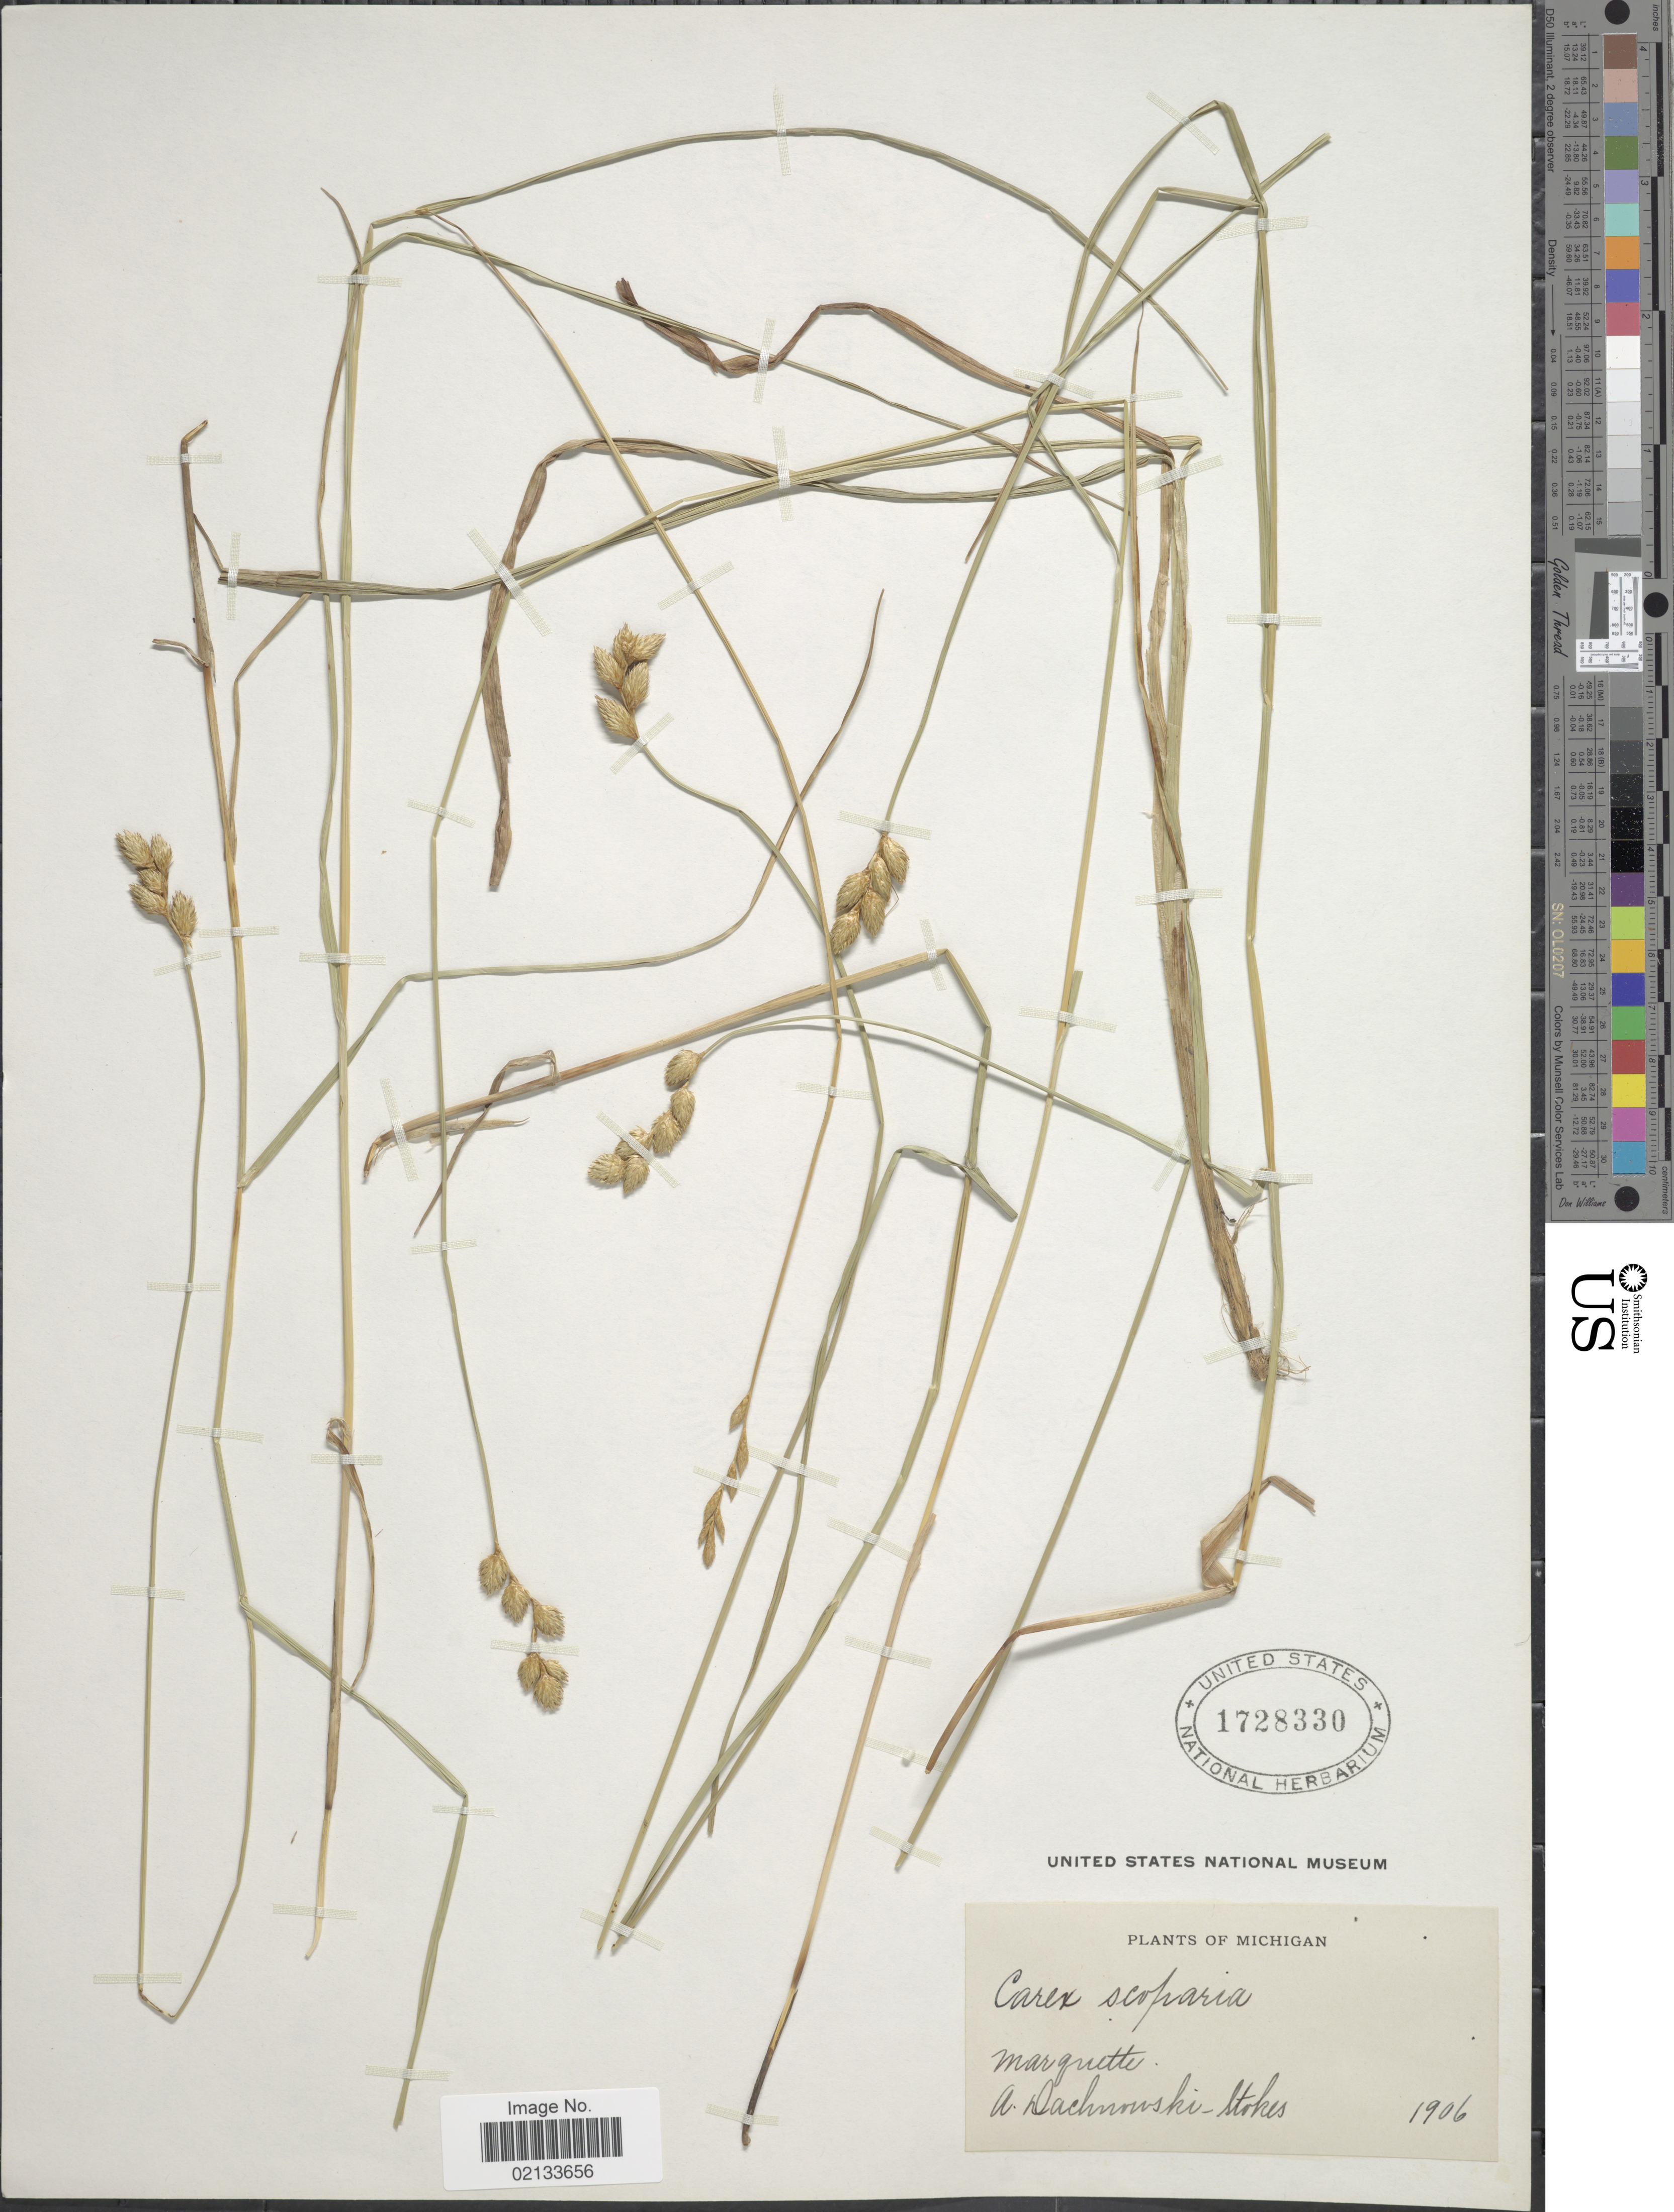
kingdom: Plantae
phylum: Tracheophyta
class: Liliopsida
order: Poales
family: Cyperaceae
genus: Carex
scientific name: Carex scoparia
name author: Schkuhr ex Willd.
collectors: A. P. Dachnowski-Stokes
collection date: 1906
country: United States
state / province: Michigan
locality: Marquette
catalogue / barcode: US 1728330